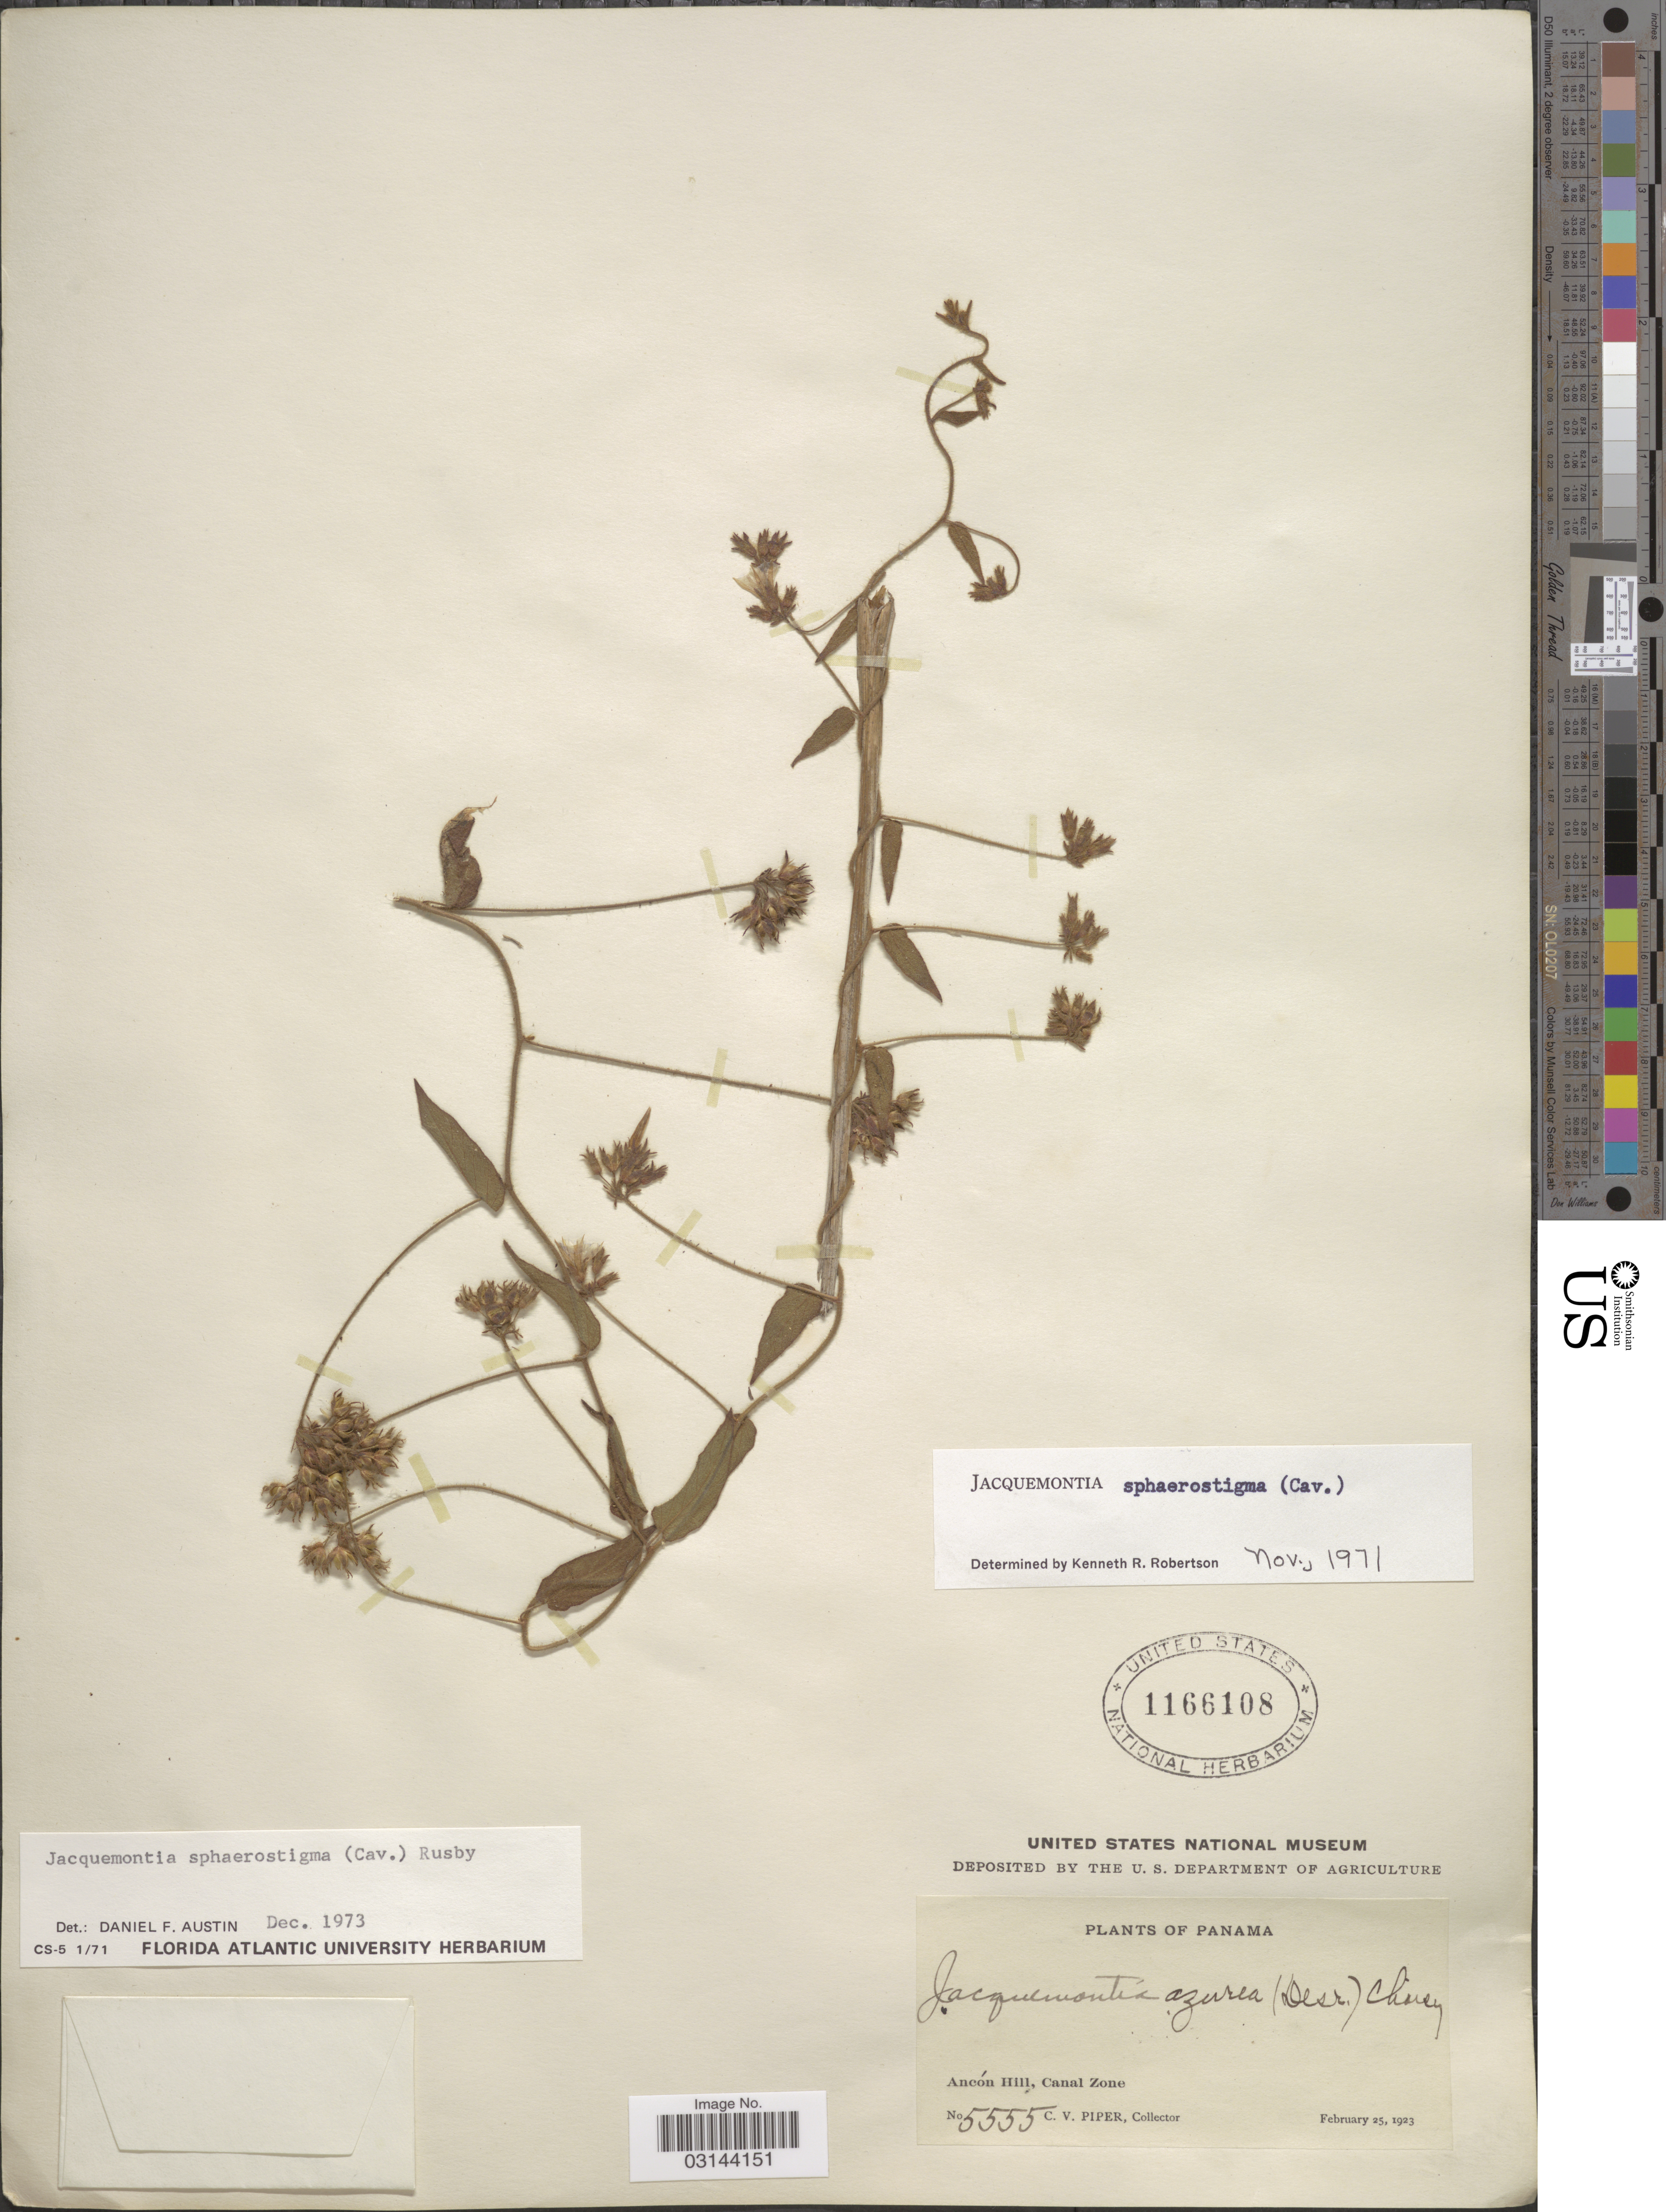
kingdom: Plantae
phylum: Tracheophyta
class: Magnoliopsida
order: Solanales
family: Convolvulaceae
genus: Jacquemontia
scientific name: Jacquemontia sphaerostigma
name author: (Cav.) Rusby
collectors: C. V. Piper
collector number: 5555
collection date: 1923-02-25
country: Panama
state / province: Colón / Panamá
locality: Ancón HIll, Canal Zone.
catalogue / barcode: US 1166108